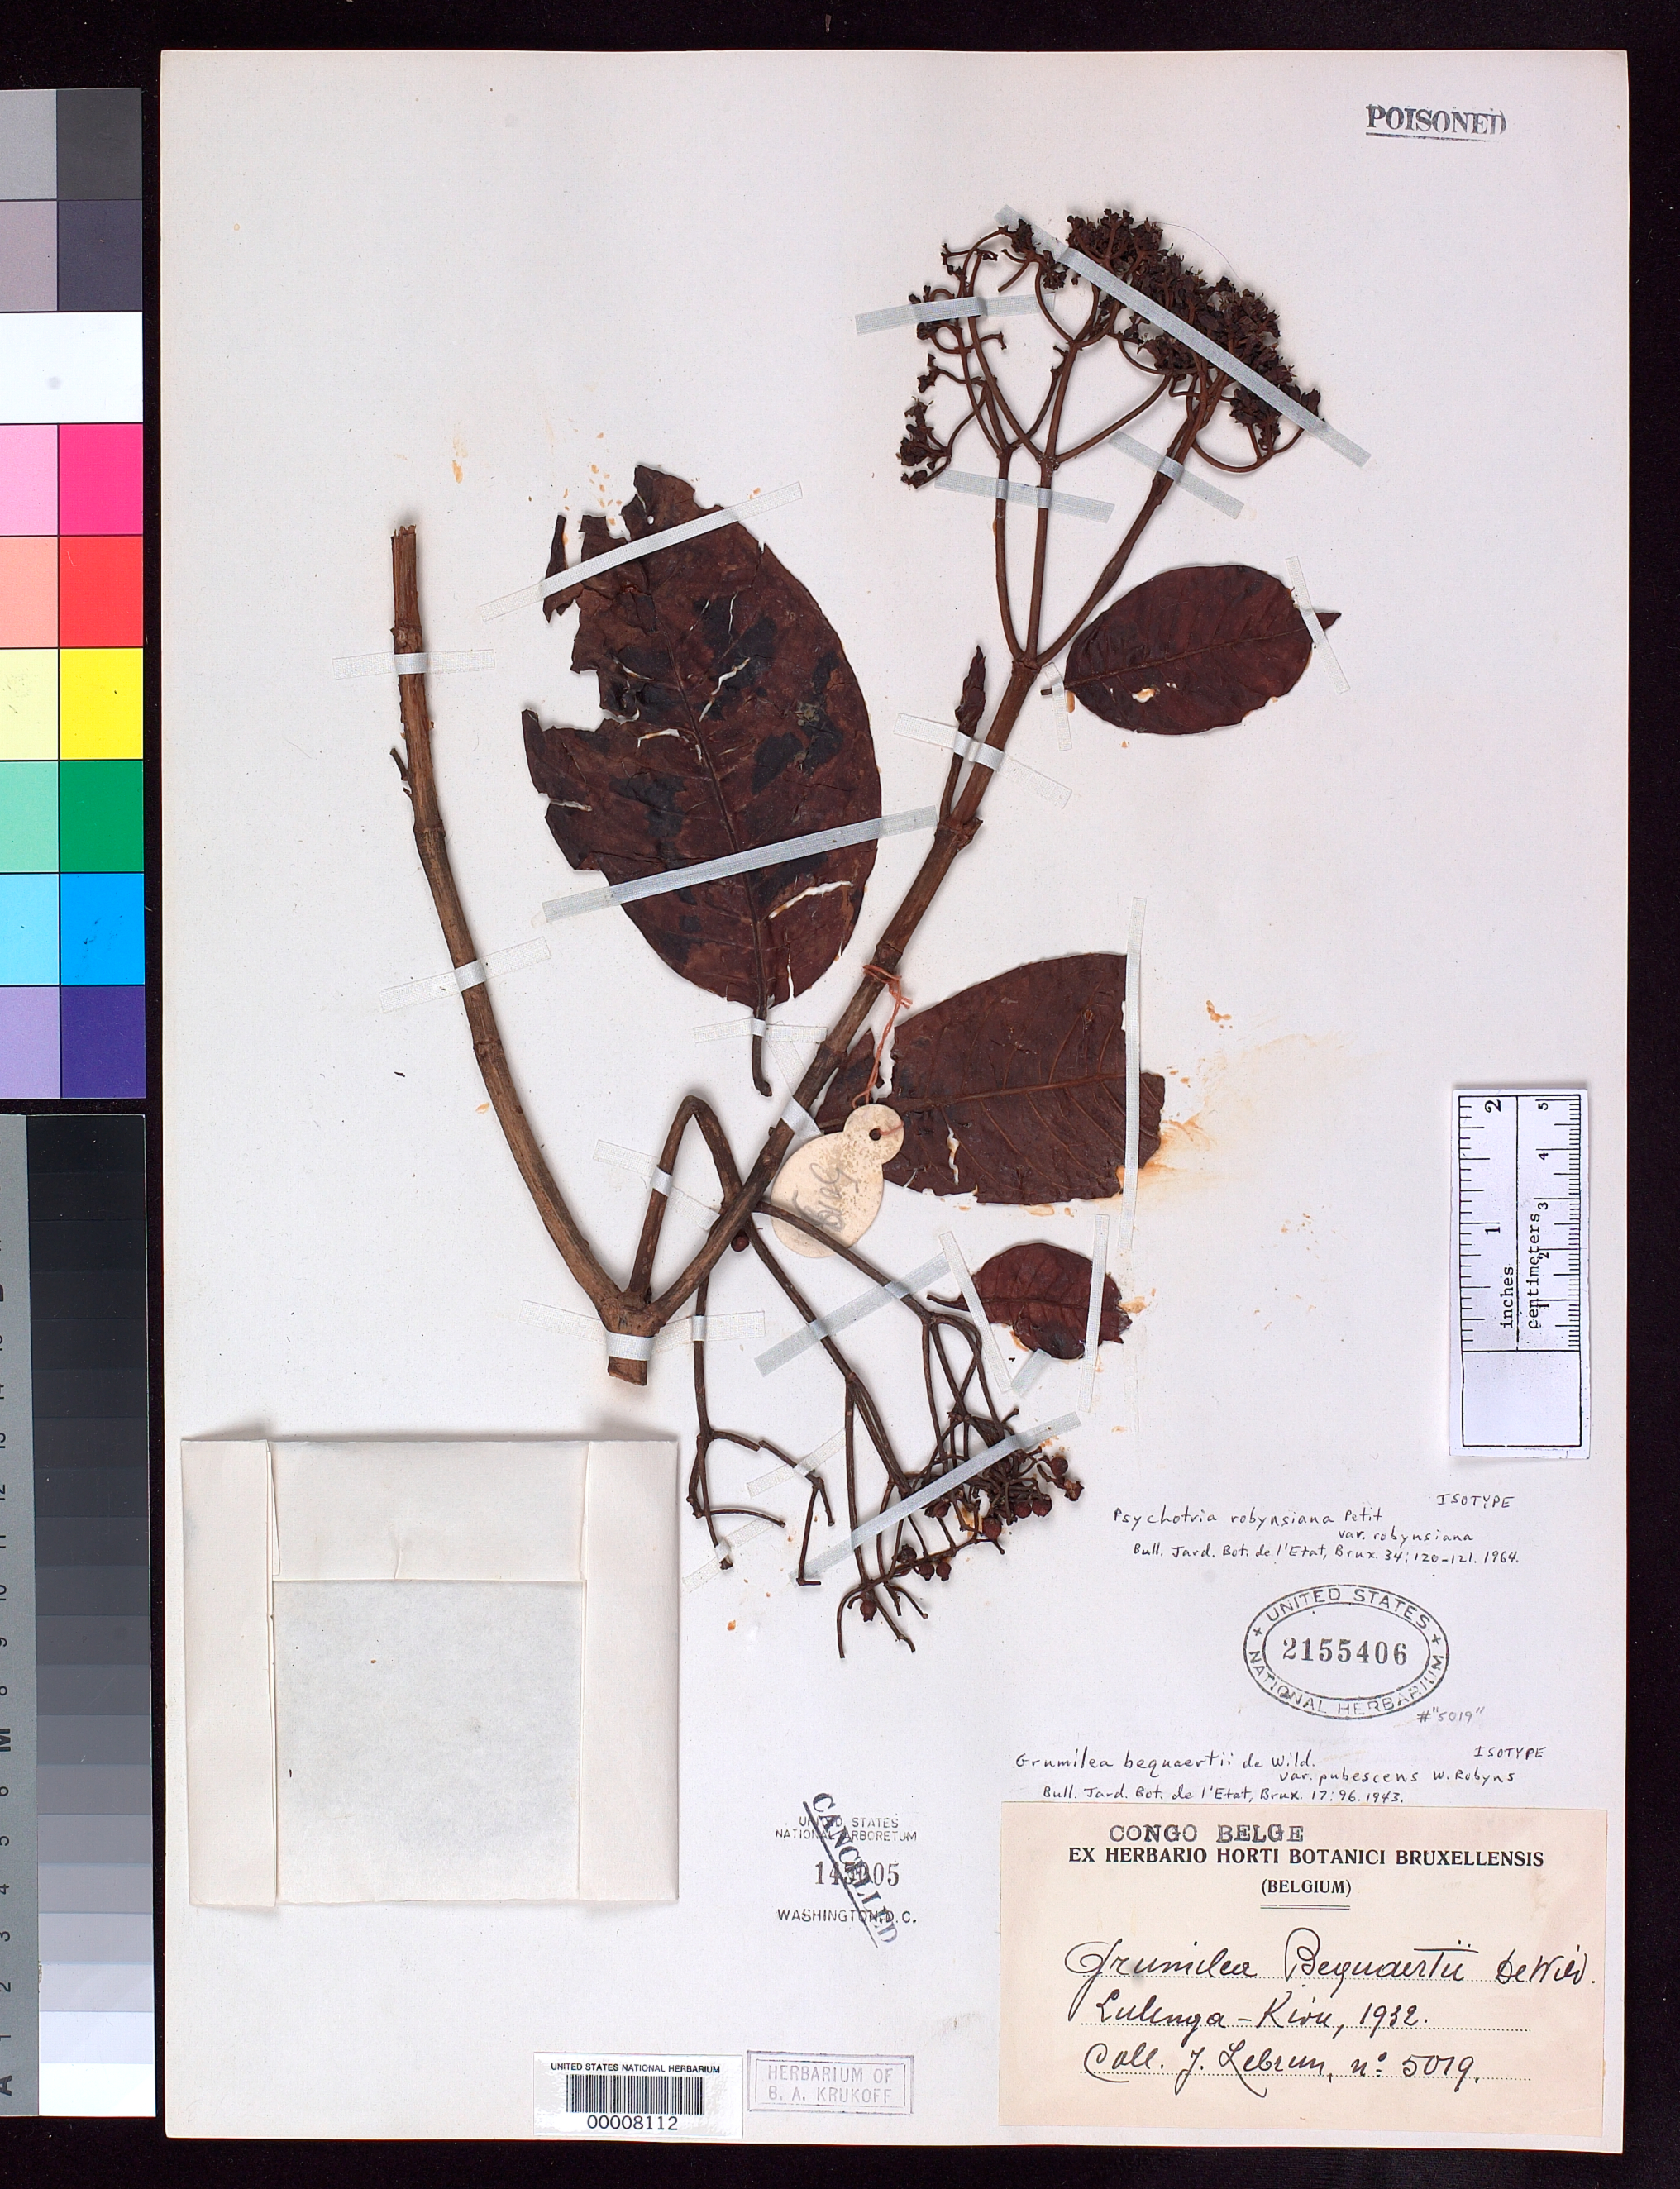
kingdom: Plantae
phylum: Tracheophyta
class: Magnoliopsida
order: Gentianales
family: Rubiaceae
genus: Psychotria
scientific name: Psychotria robynsiana var. robynsiana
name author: Petit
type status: Isotype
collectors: J. A. Lebrun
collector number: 5019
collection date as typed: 1932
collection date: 1932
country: Congo, Democratic Republic of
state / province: Nord-Kivu / Sud-Kivu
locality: Lulenga - Kivu.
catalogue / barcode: US 2155406